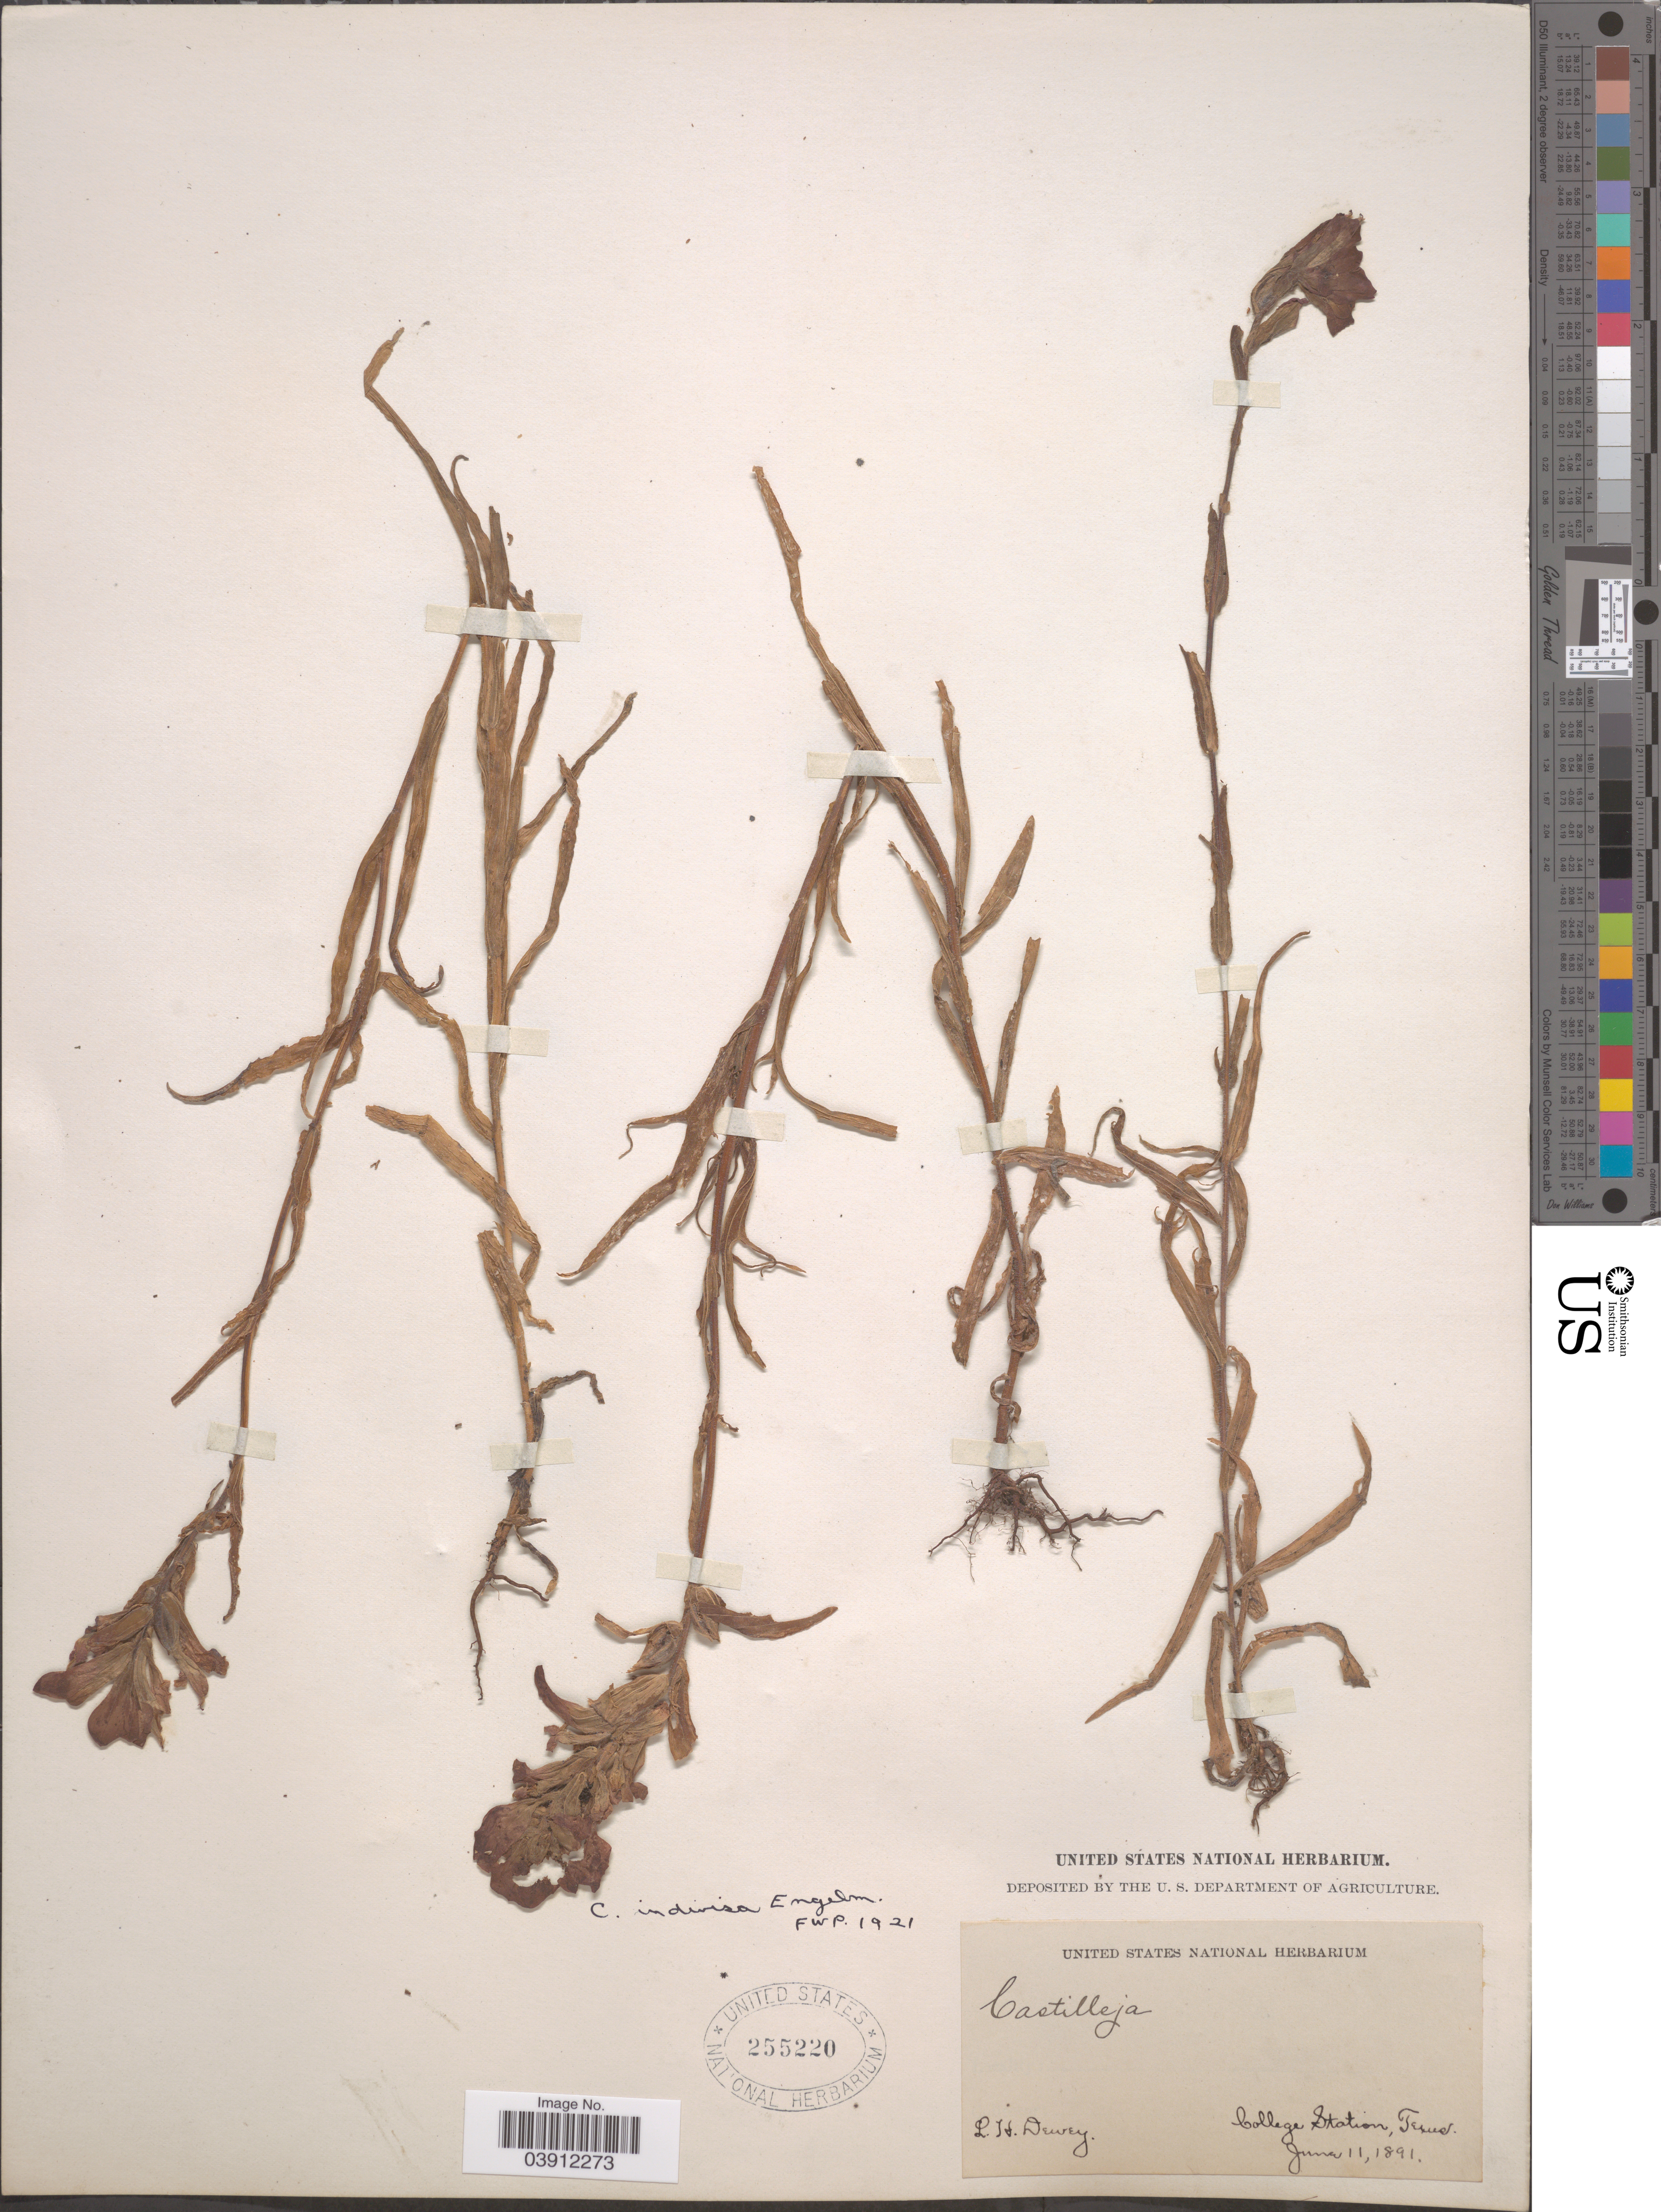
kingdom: Plantae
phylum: Tracheophyta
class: Magnoliopsida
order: Lamiales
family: Orobanchaceae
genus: Castilleja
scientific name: Castilleja indivisa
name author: Engelm. in Engelm. & A. Gray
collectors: L. H. Dewey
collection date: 1891-06-11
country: United States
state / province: Texas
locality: College Station.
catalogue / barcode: US 255220